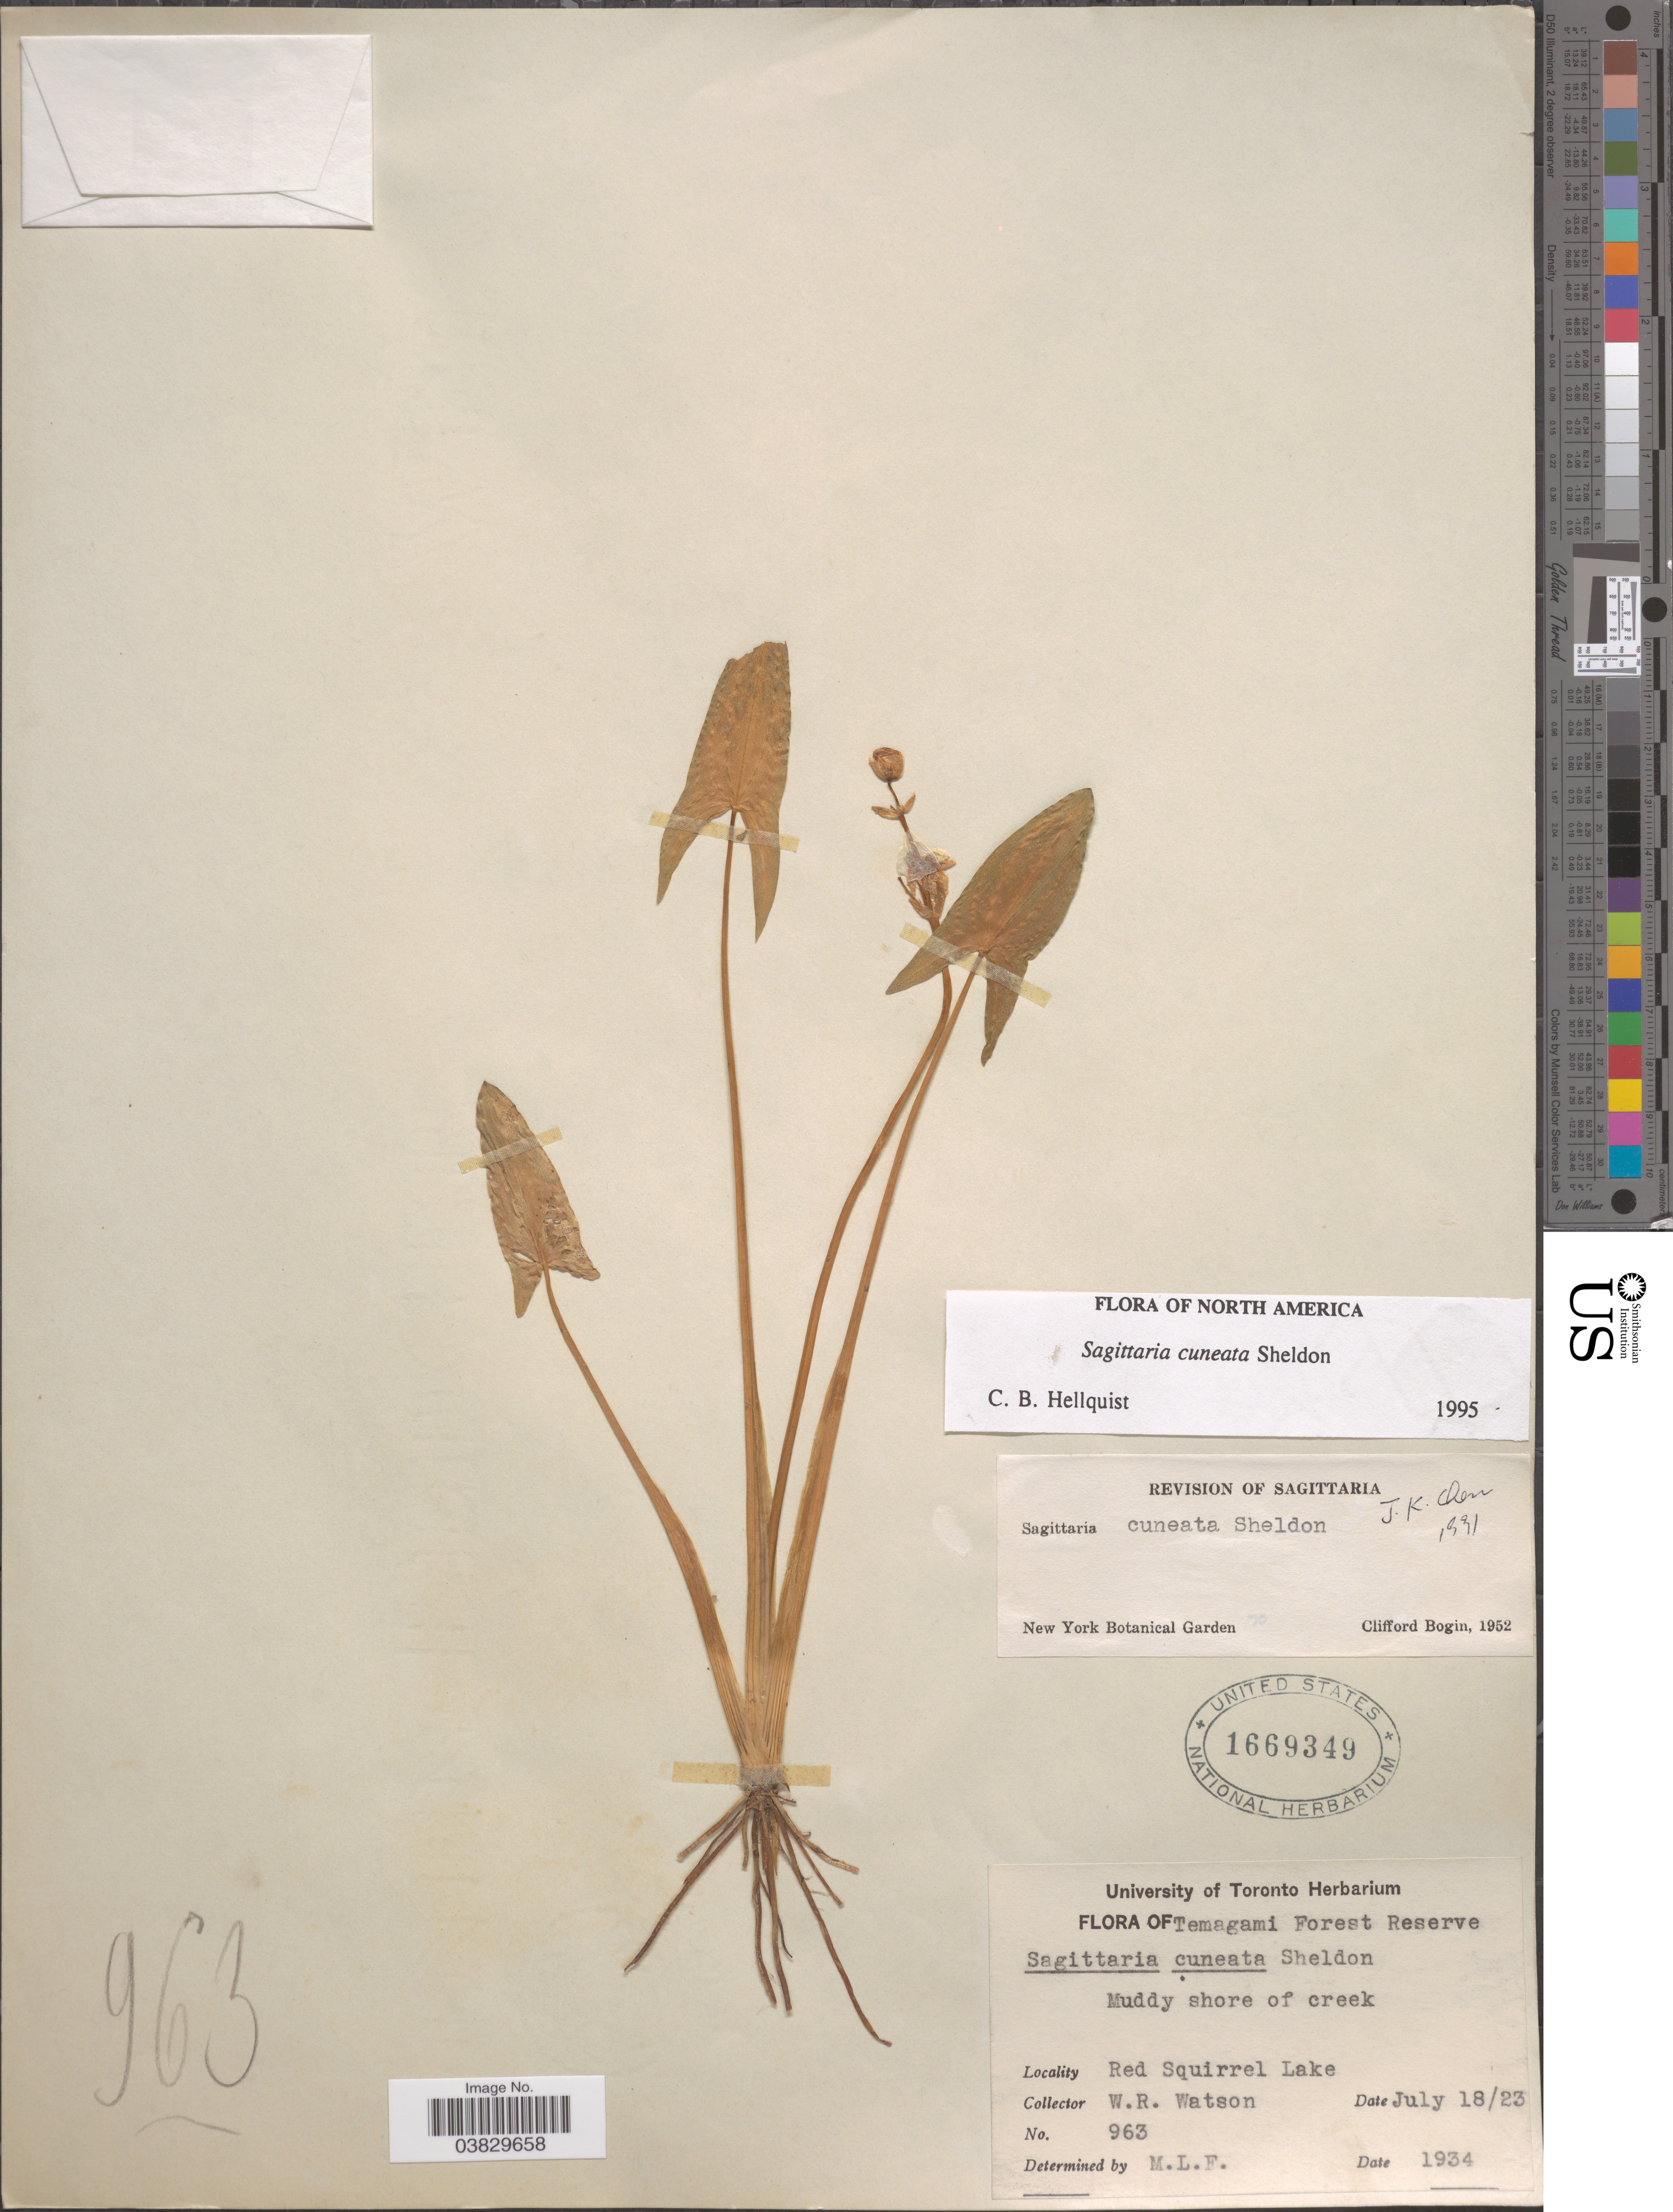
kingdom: Plantae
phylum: Tracheophyta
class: Liliopsida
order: Alismatales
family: Alismataceae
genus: Sagittaria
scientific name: Sagittaria cuneata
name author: E. Sheld.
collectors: W. R. Watson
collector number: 963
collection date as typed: Transcribed d/m/y: 18/7/23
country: Canada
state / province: Ontario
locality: Temagami Forest Reserve. Muddy shore of creek Red Squirrel Lake.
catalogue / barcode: US 1669349